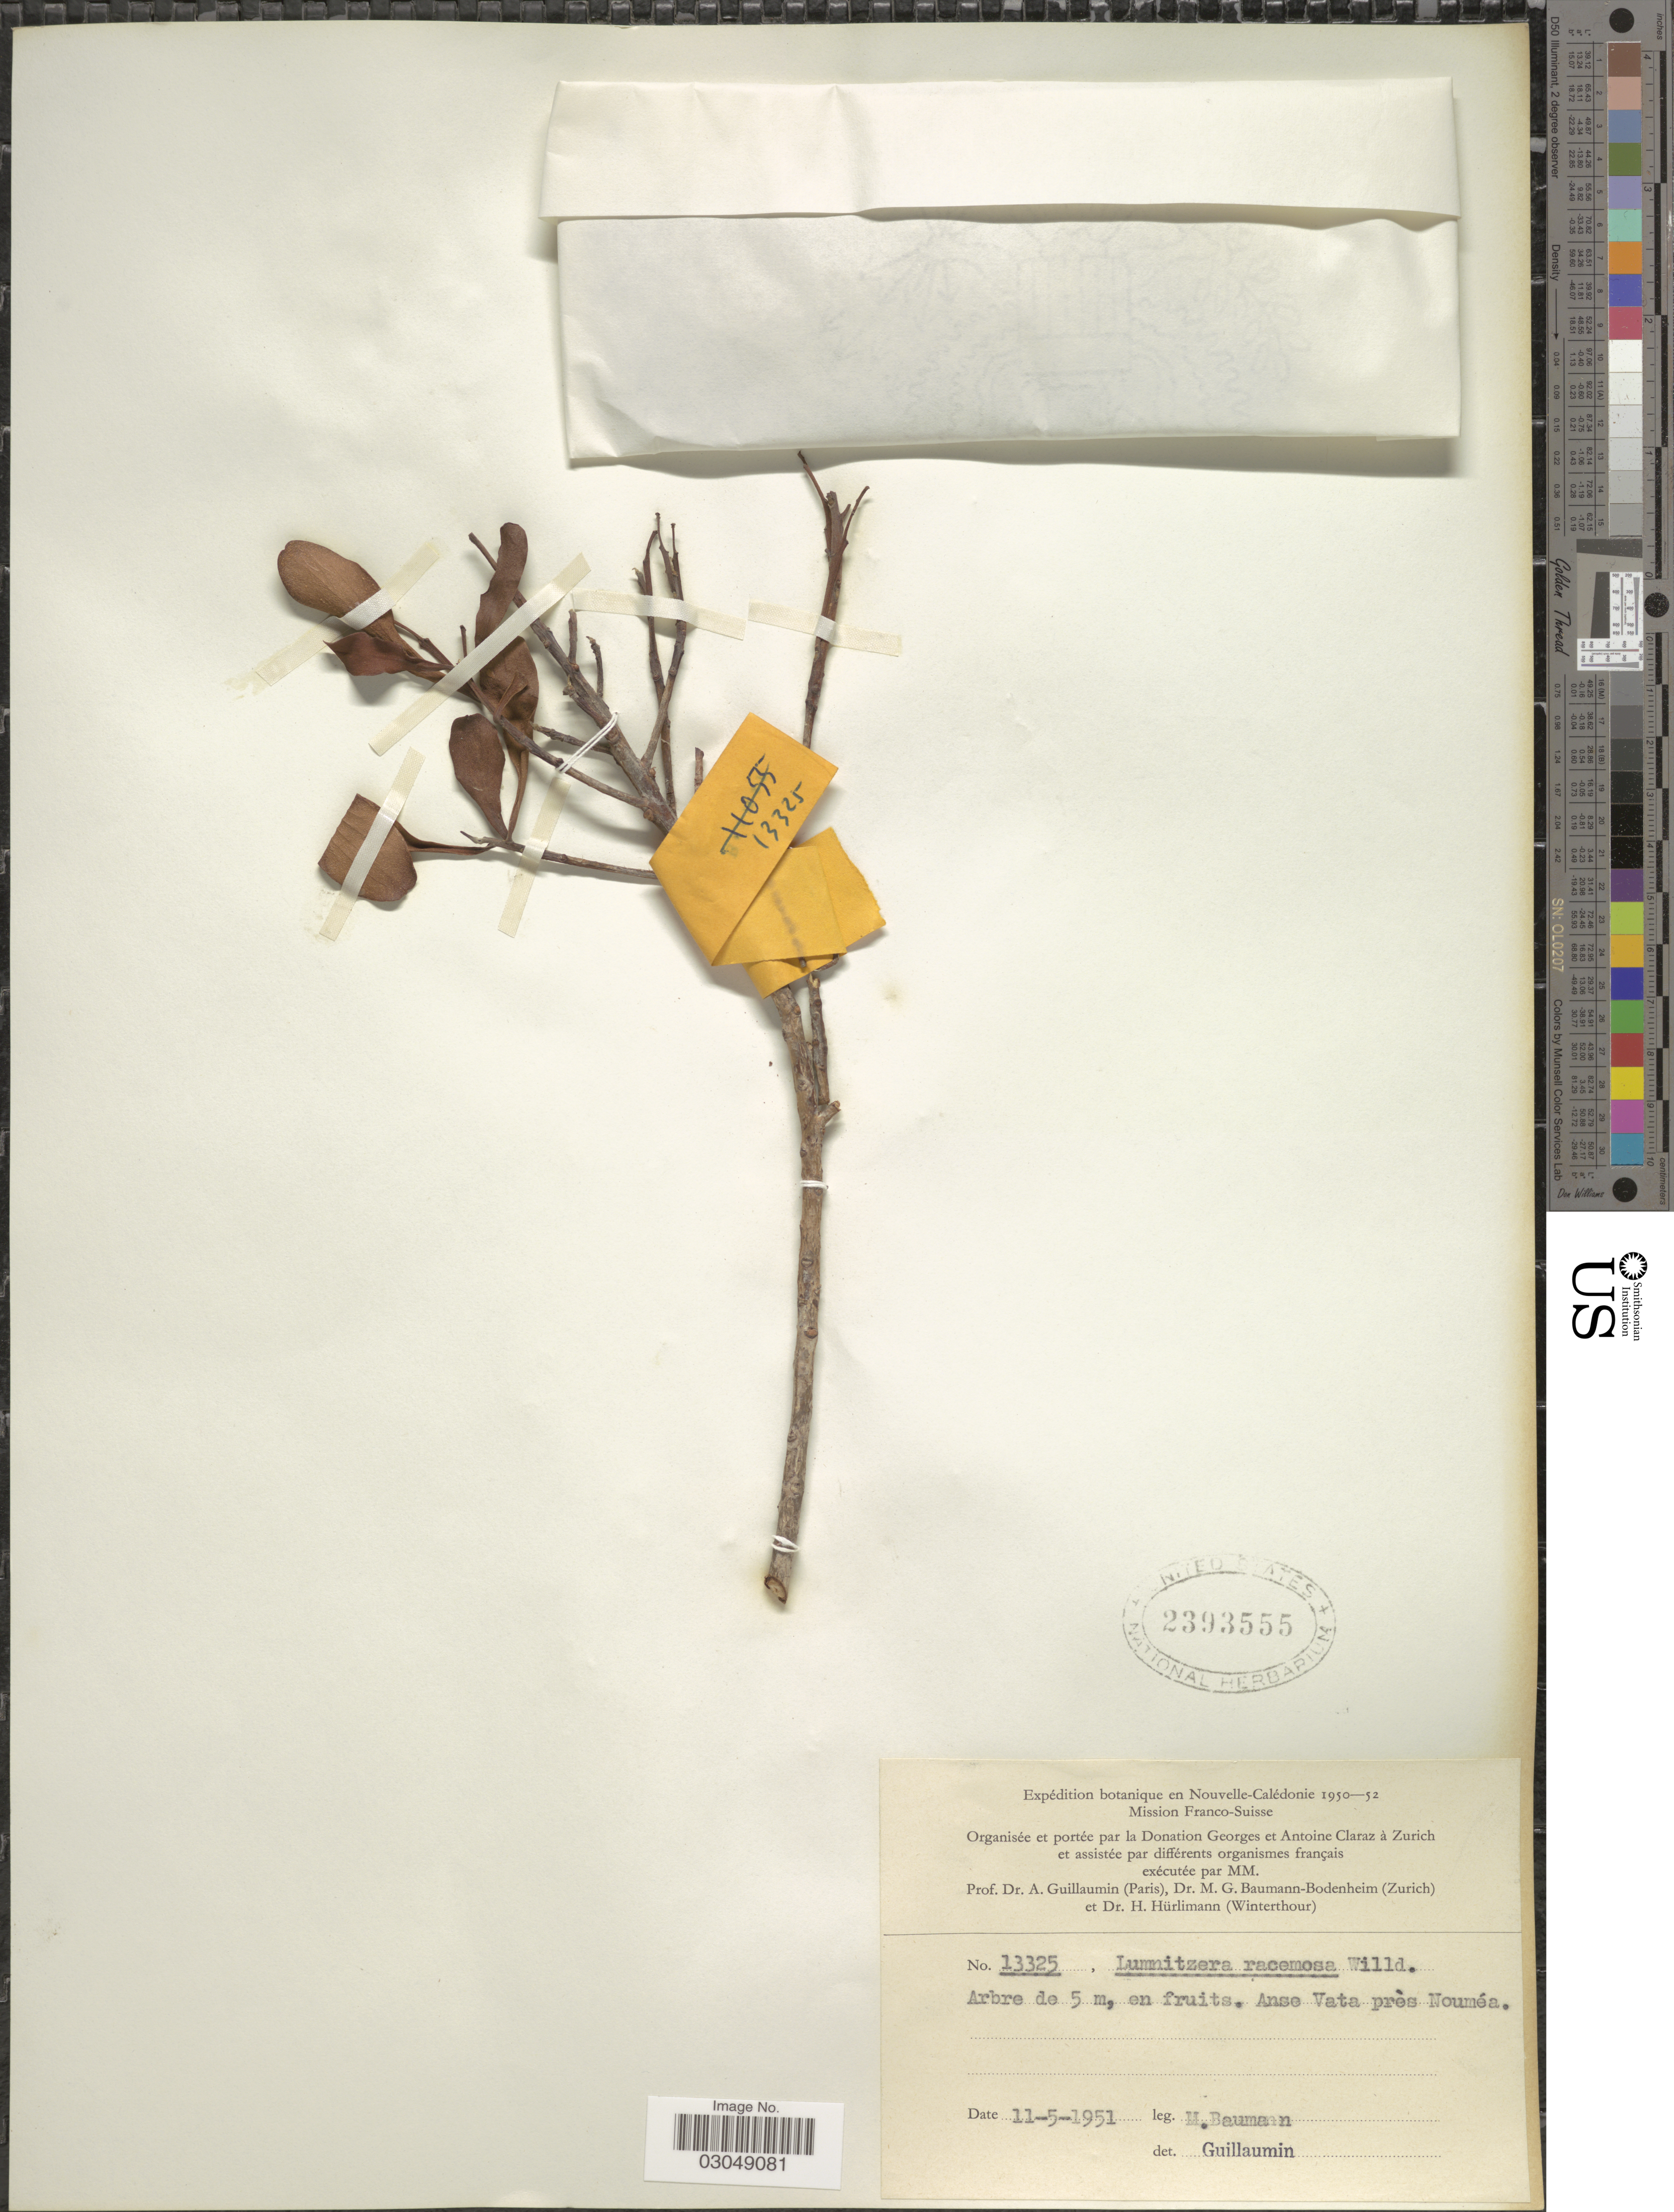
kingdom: Plantae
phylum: Tracheophyta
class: Magnoliopsida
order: Myrtales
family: Combretaceae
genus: Lumnitzera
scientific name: Lumnitzera racemosa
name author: Willd.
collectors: M. Baumann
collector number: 13325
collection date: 1951-05-11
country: New Caledonia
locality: Anse Vata près Nouméa.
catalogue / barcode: US 2393555